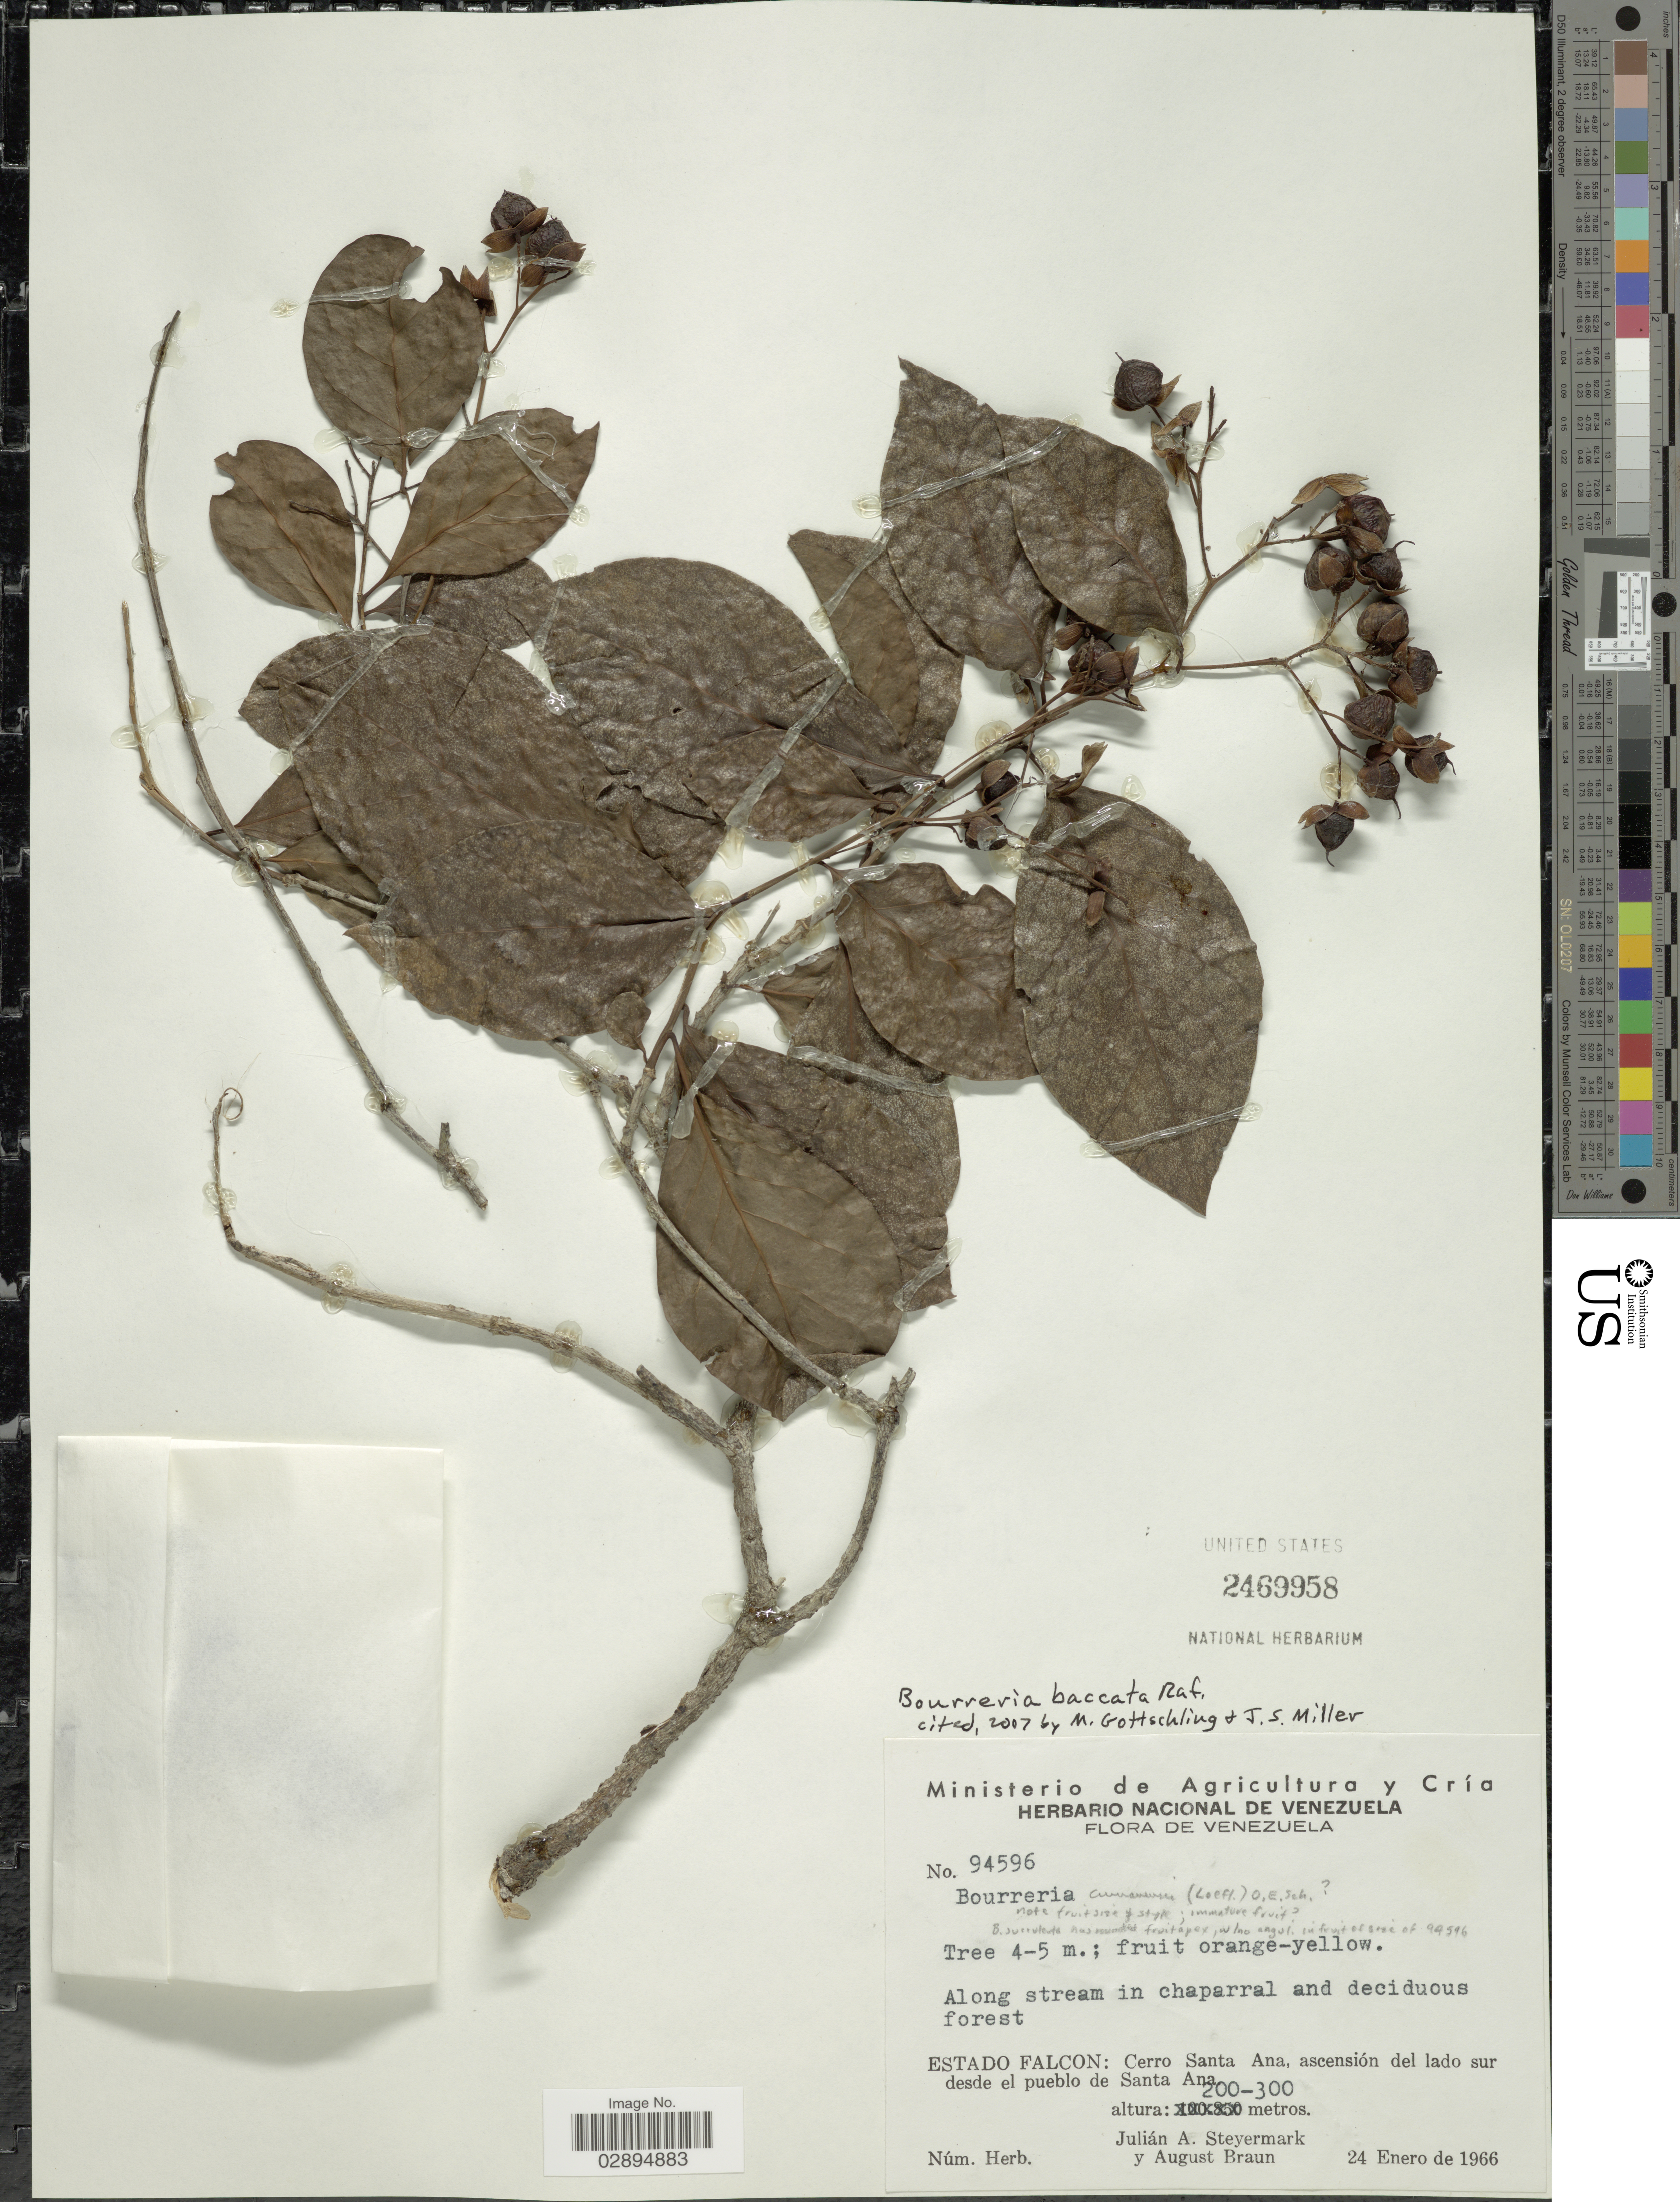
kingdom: Plantae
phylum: Tracheophyta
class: Magnoliopsida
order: Boraginales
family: Ehretiaceae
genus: Bourreria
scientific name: Bourreria baccata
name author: Raf.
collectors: J. Steyermark & A. Braun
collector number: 94596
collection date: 1966-01-24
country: Venezuela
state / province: Falcón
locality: Cerro Santa Ana, ascensión del lado sur desde el pueblo de Santa Ana.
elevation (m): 200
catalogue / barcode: US 2469958